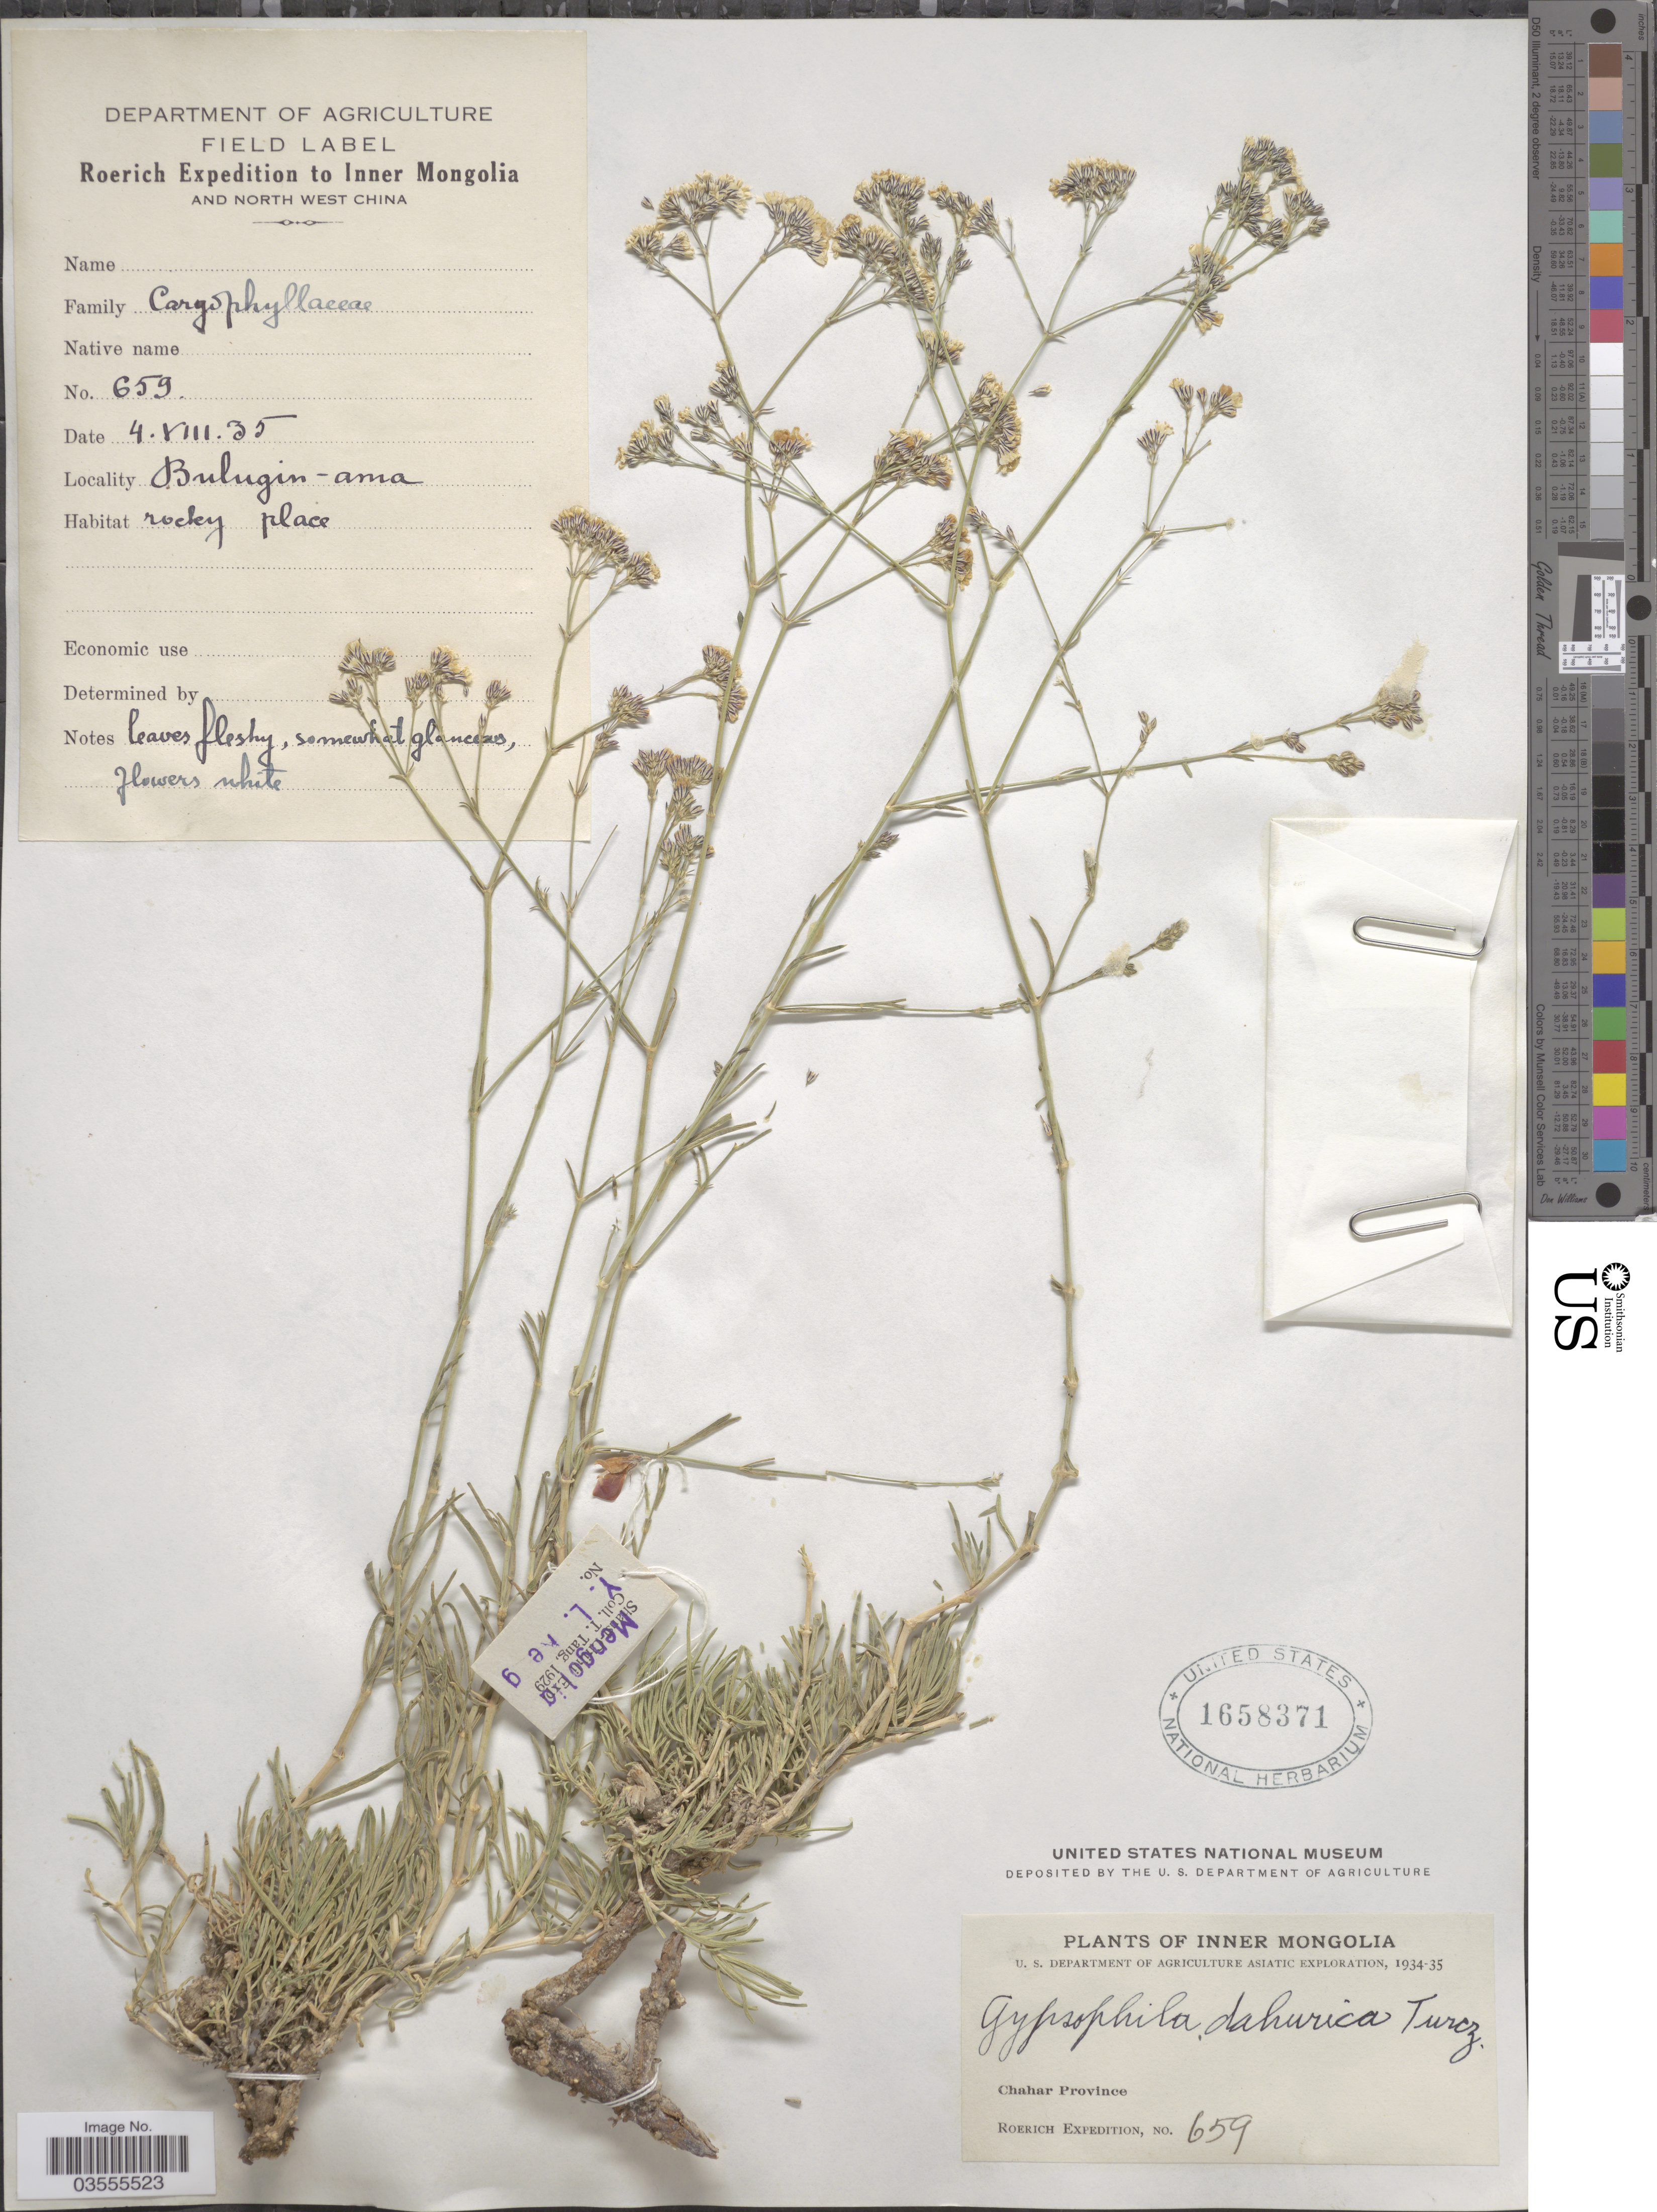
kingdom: Plantae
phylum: Tracheophyta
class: Magnoliopsida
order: Caryophyllales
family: Caryophyllaceae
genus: Gypsophila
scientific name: Gypsophila davurica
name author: Turcz. ex Fenzl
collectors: Roerich Expedition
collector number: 659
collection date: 1935-08-04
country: China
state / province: Nei Monggol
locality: Inner Mongolia. Bulugin-ama. Chahar Province.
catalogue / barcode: US 1658371